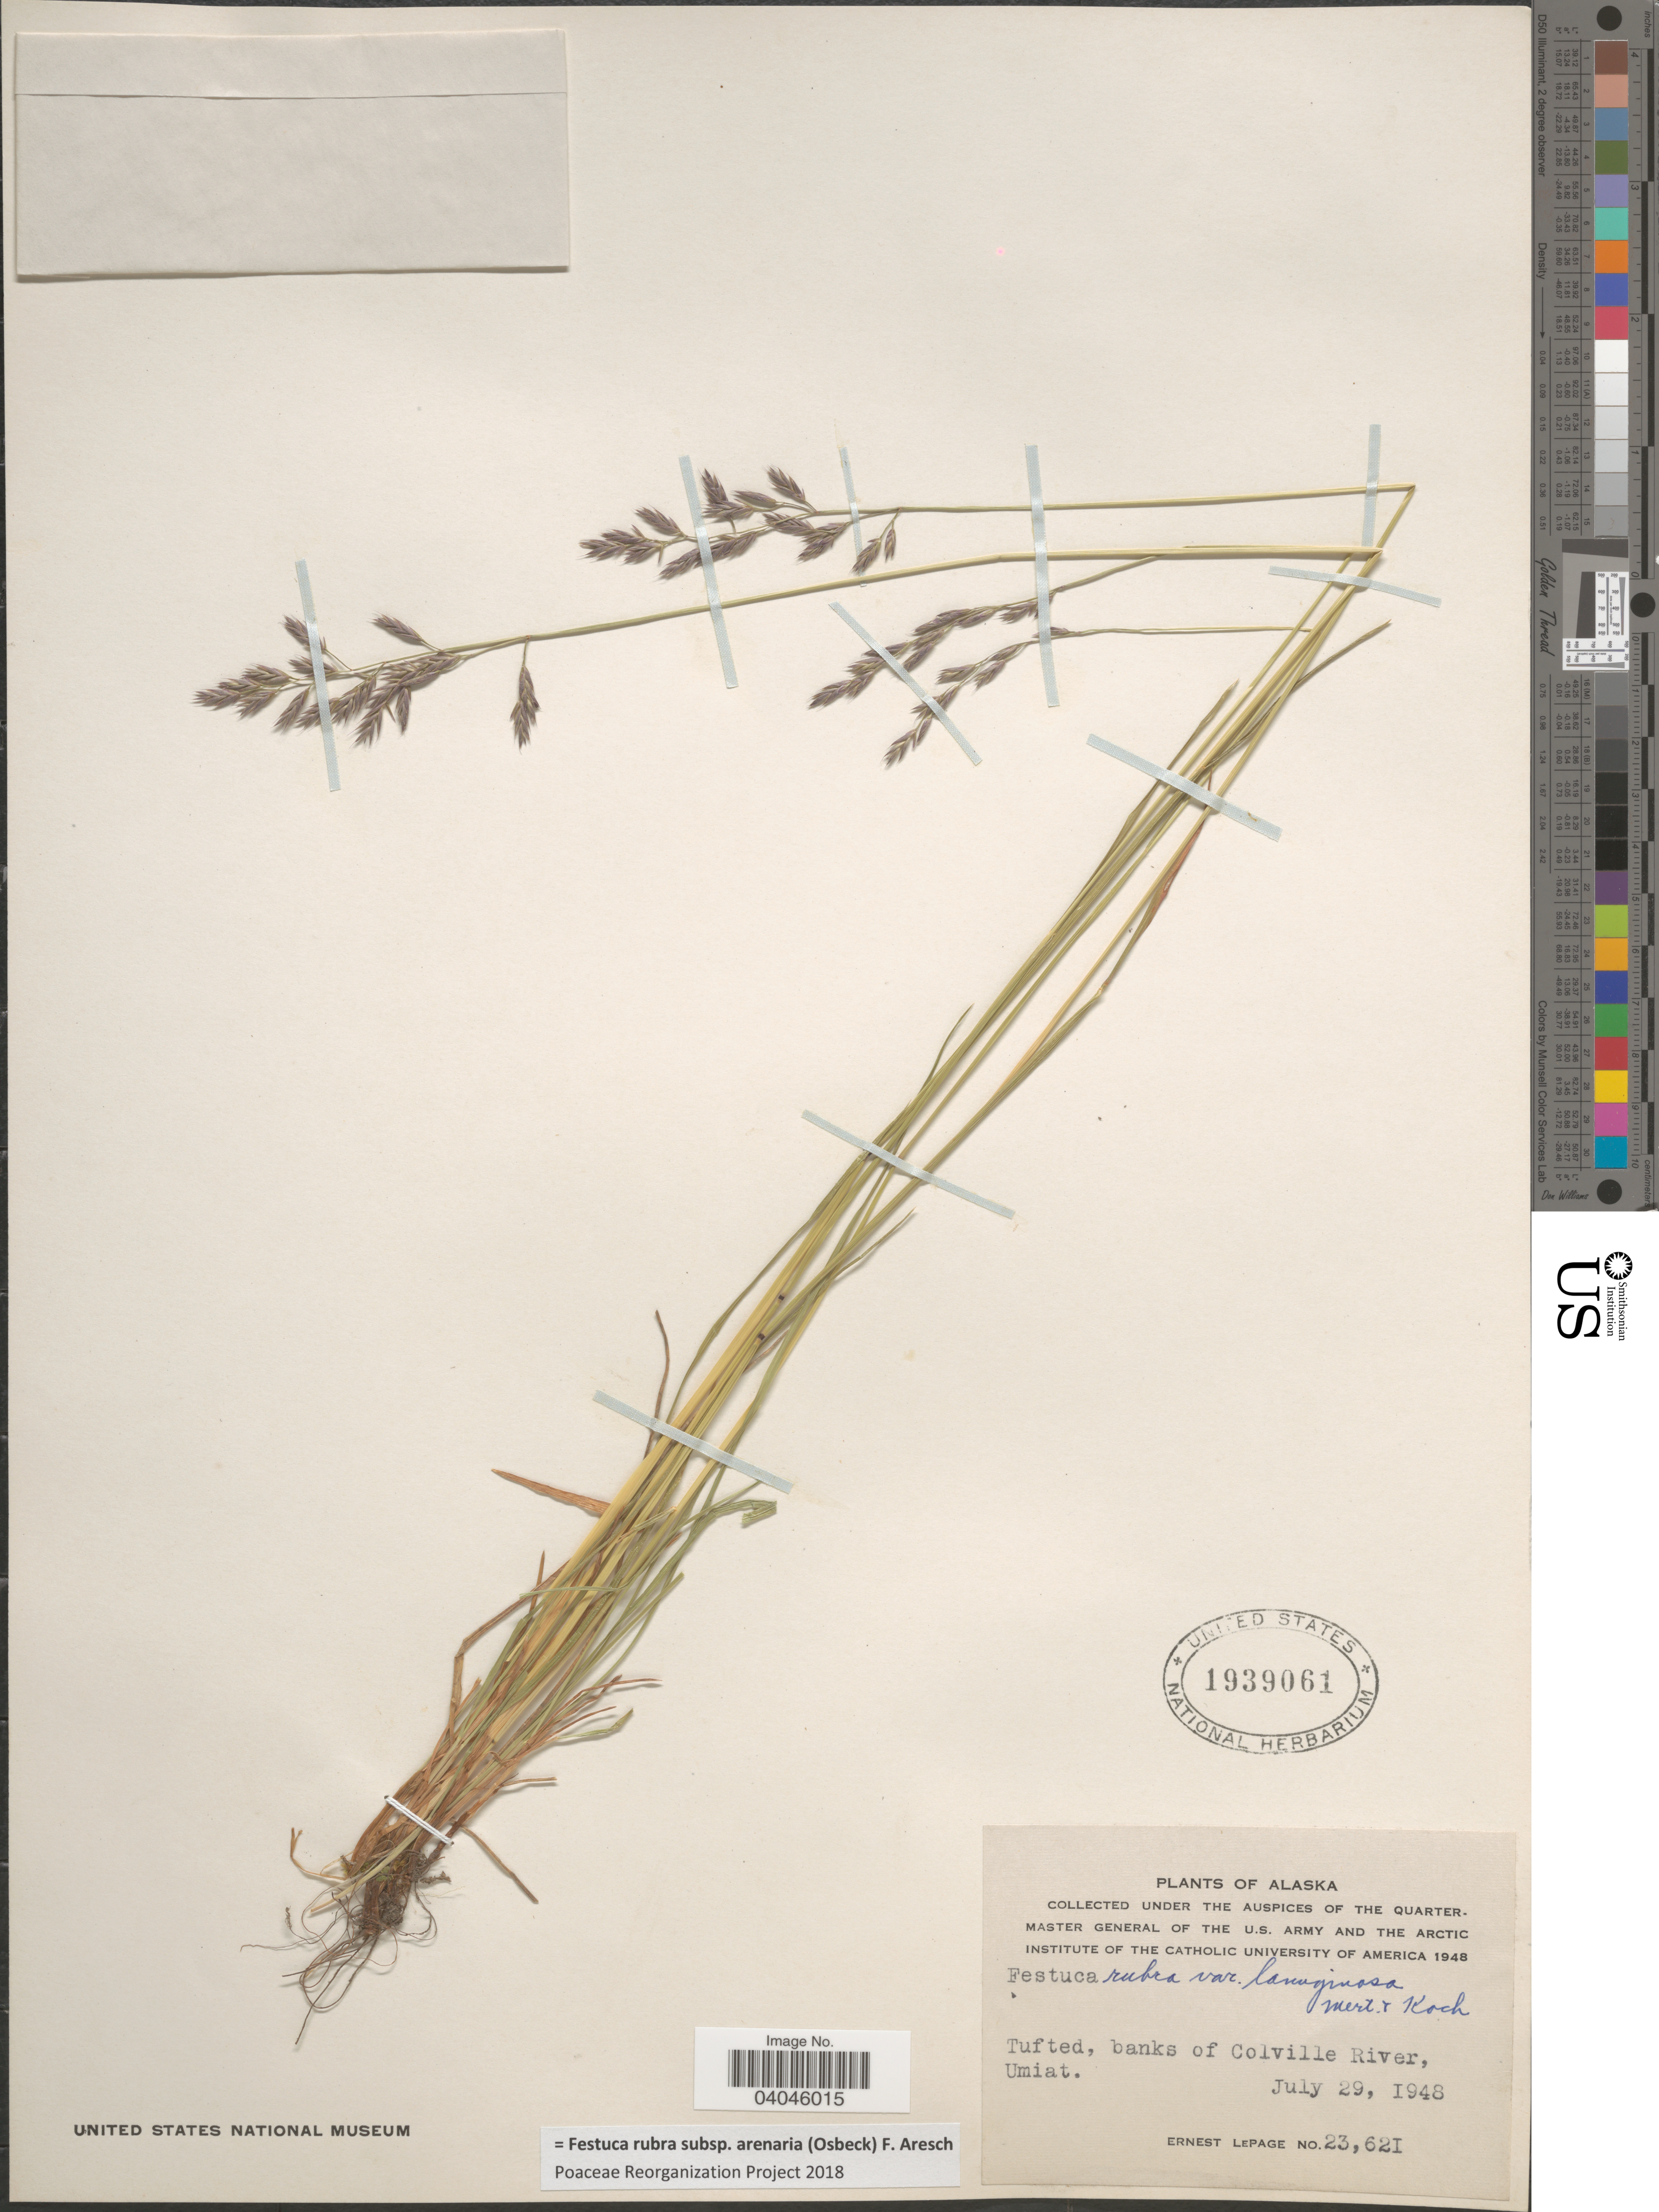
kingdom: Plantae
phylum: Tracheophyta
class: Liliopsida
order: Poales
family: Poaceae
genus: Festuca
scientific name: Festuca rubra subsp. arenaria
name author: (Osbeck) F. Aresch.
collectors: E. Lepage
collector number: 23621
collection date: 1948-07-29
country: United States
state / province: Alaska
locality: Tufted, banks of Colville River, Umiat.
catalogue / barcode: US 1939061